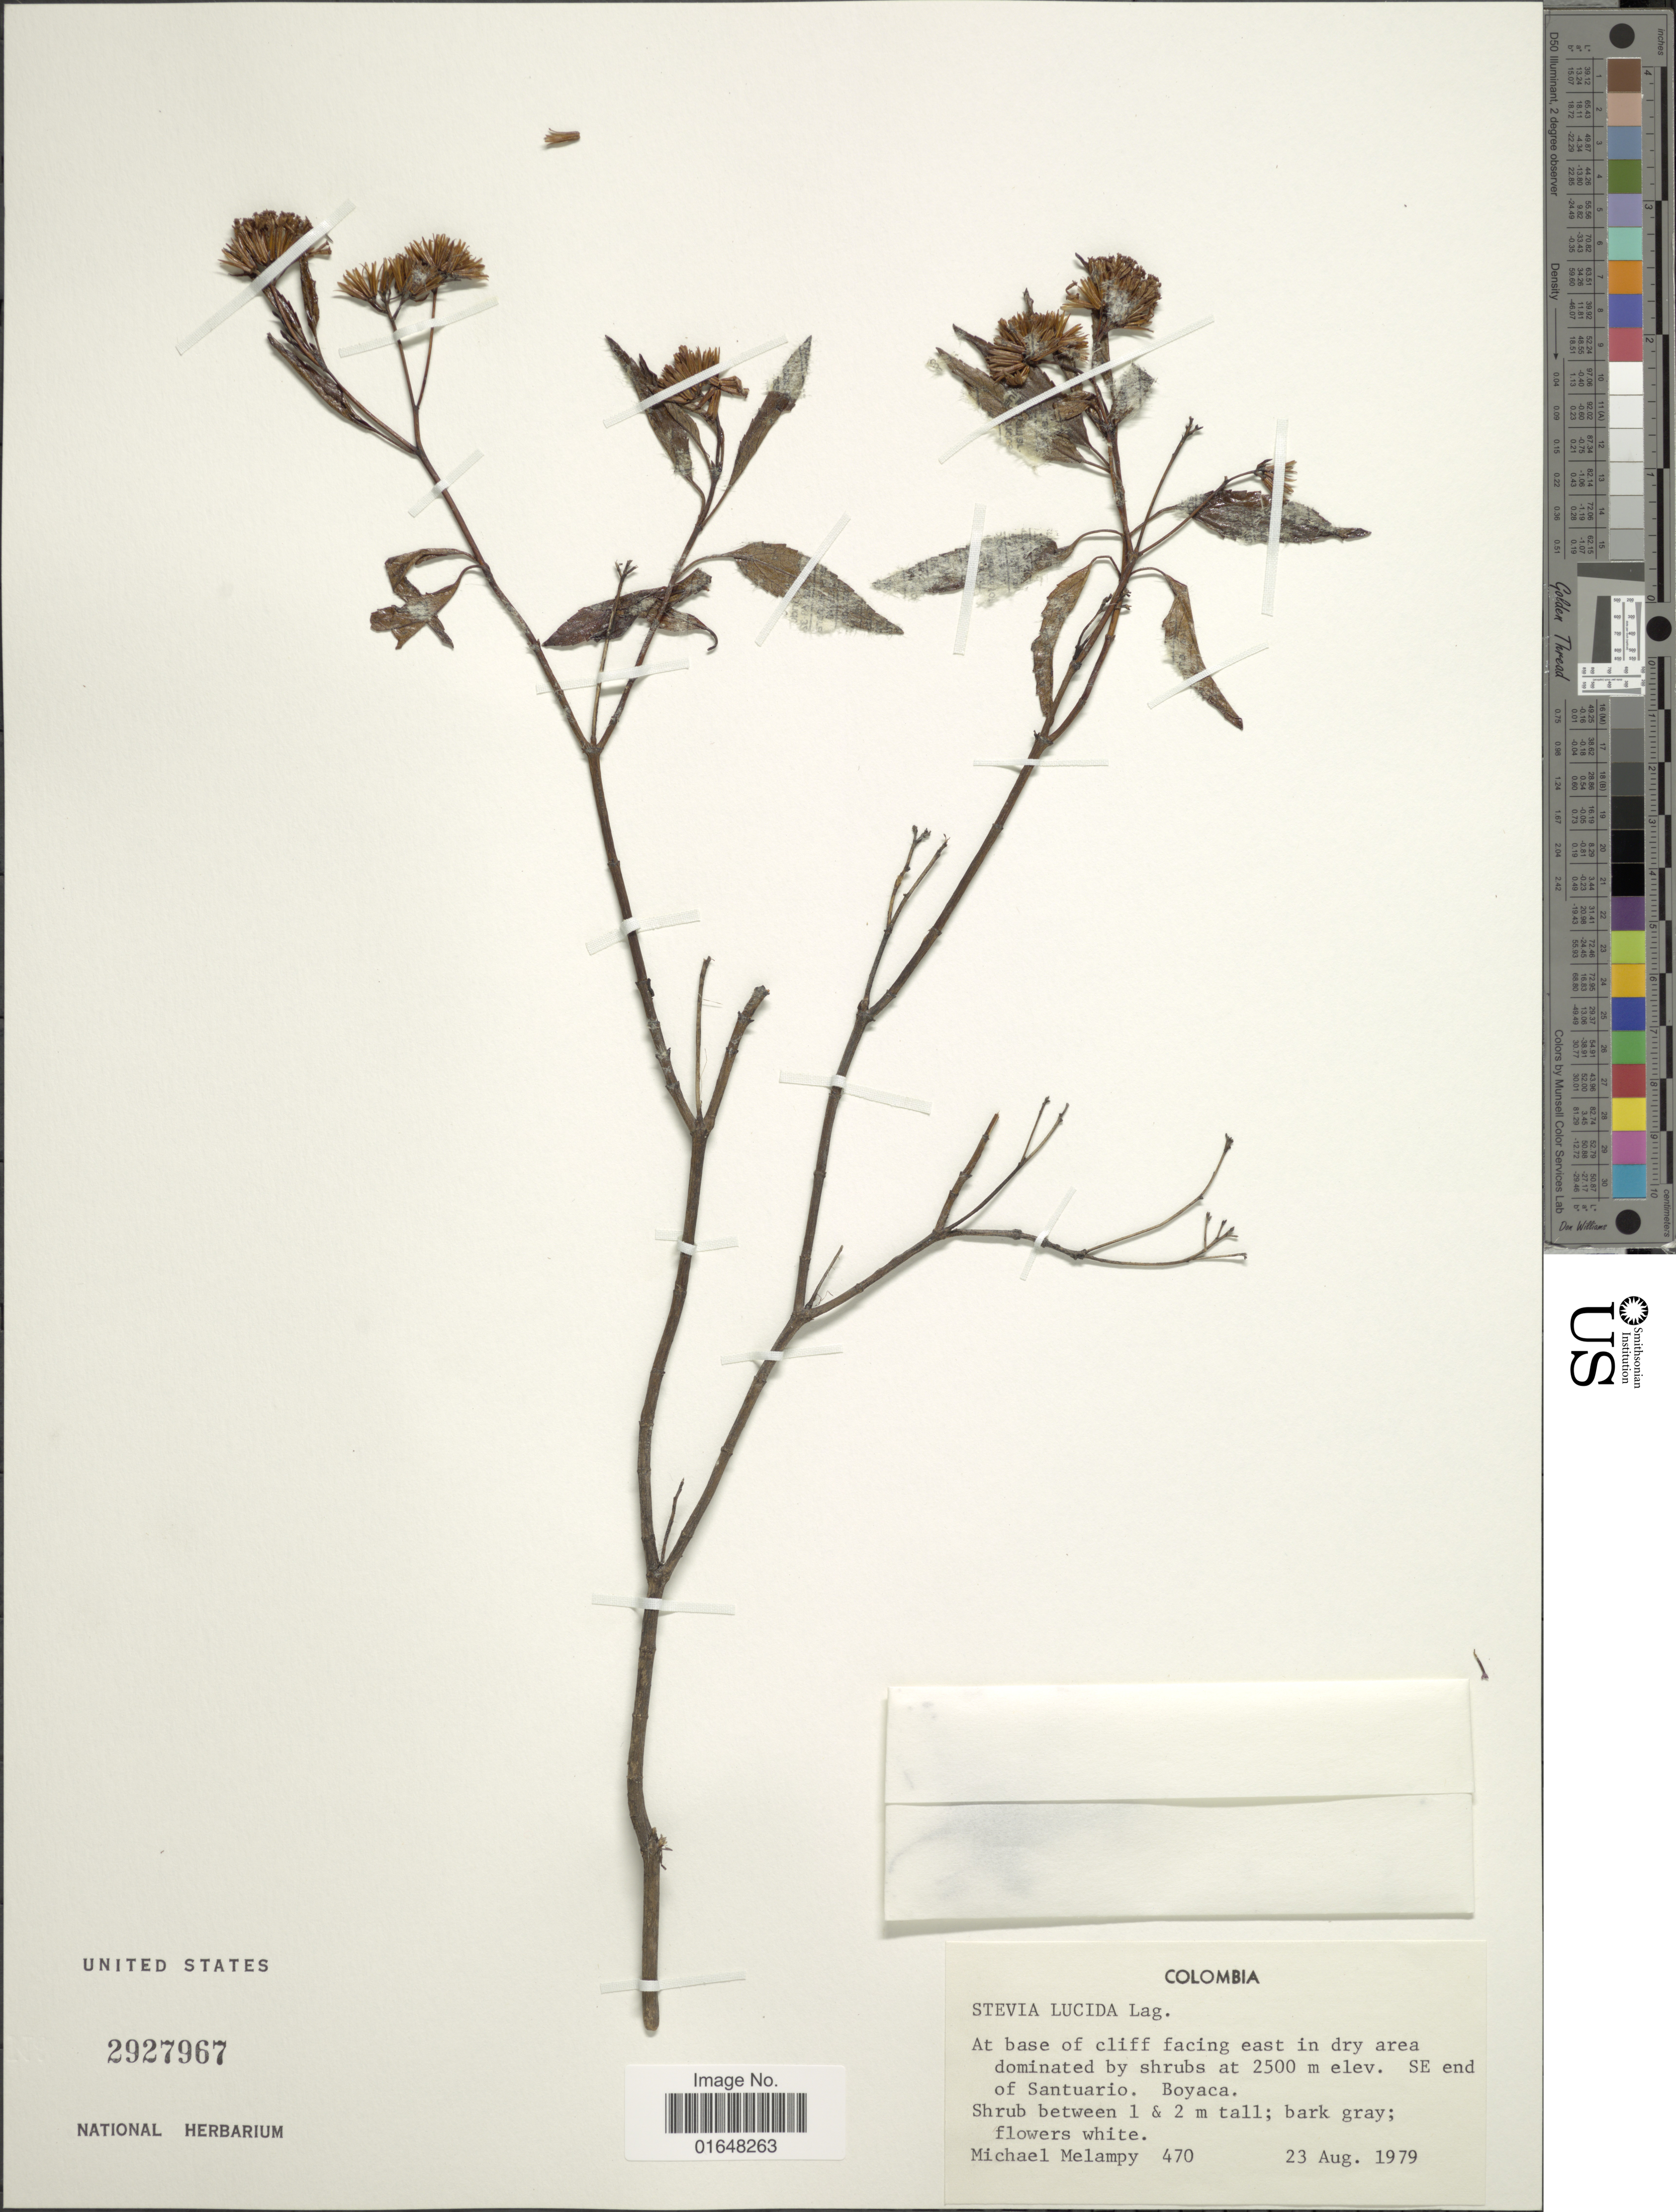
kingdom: Plantae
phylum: Tracheophyta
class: Magnoliopsida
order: Asterales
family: Asteraceae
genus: Stevia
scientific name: Stevia lucida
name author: Lag.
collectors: M. Melampy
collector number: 470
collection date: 1979-08-23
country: Colombia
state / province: Boyacá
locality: SE end of Santuario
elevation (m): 2500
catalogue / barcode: US 2927967